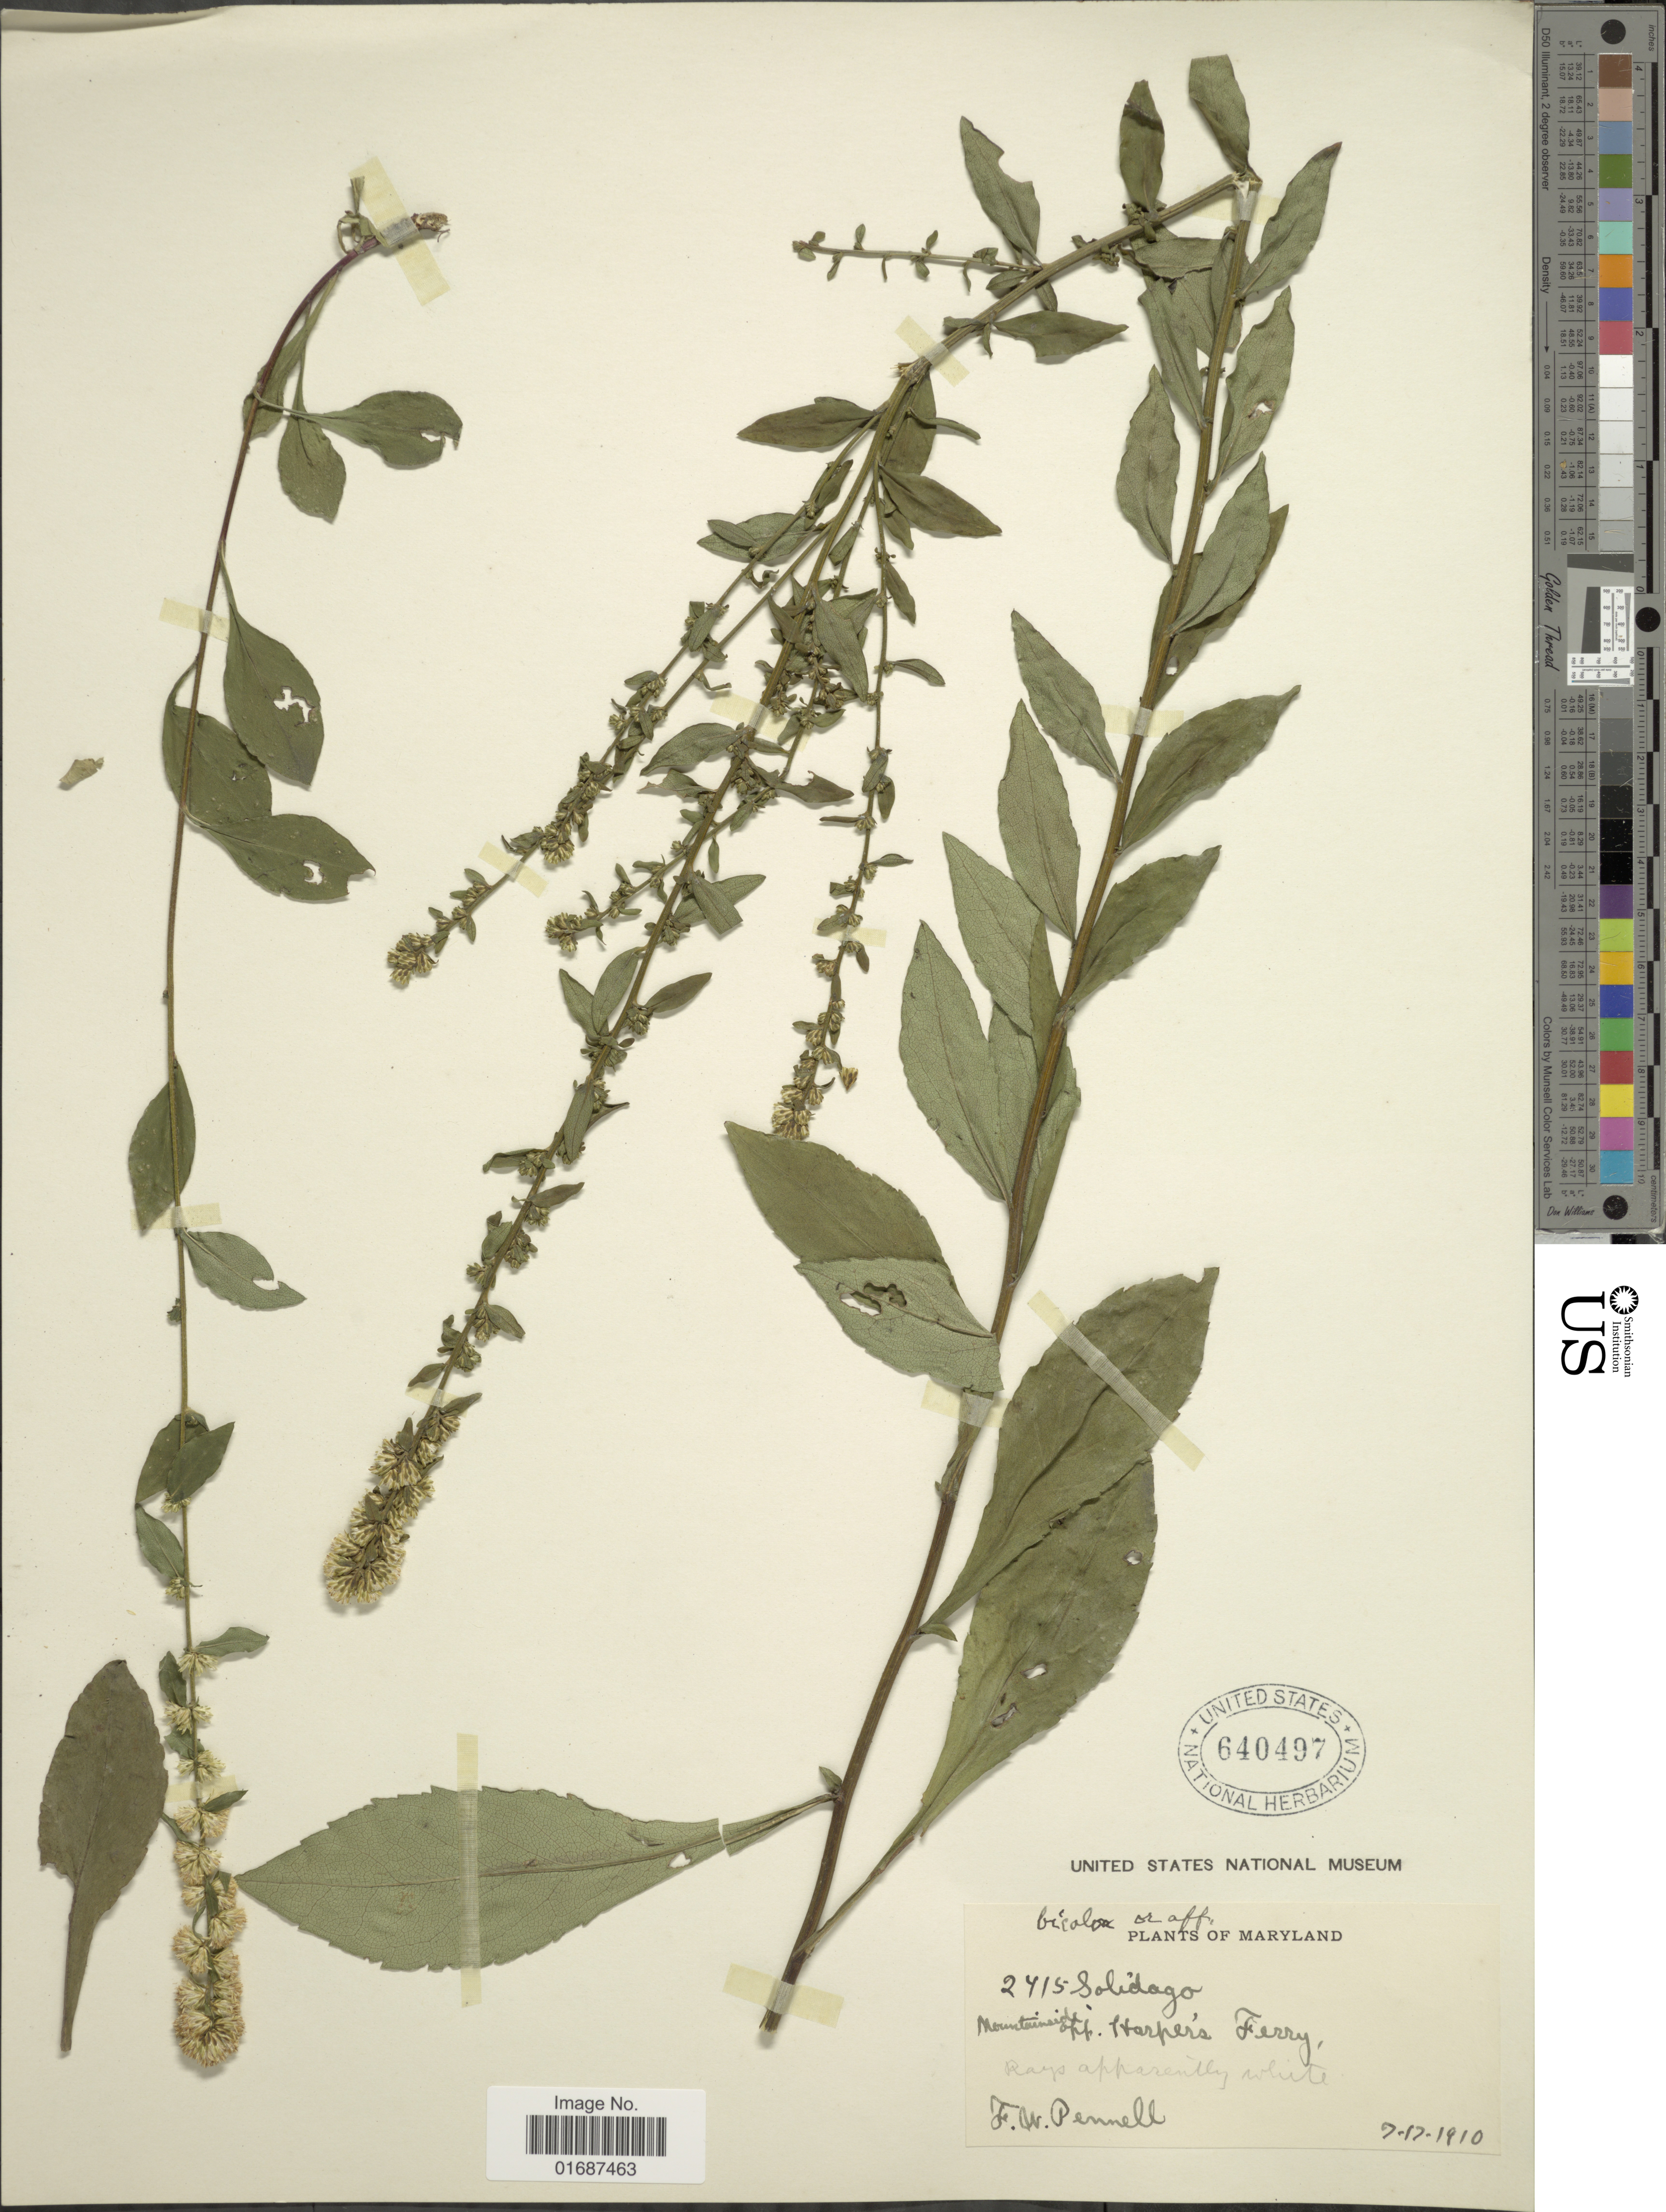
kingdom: Plantae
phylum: Tracheophyta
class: Magnoliopsida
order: Asterales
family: Asteraceae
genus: Solidago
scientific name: Solidago hispida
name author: Muhl. ex Willd.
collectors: F. W. Pennell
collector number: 2415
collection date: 1910-07-17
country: United States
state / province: Maryland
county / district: Washington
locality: Mountainside opp. Harper's Ferry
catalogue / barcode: US 640497